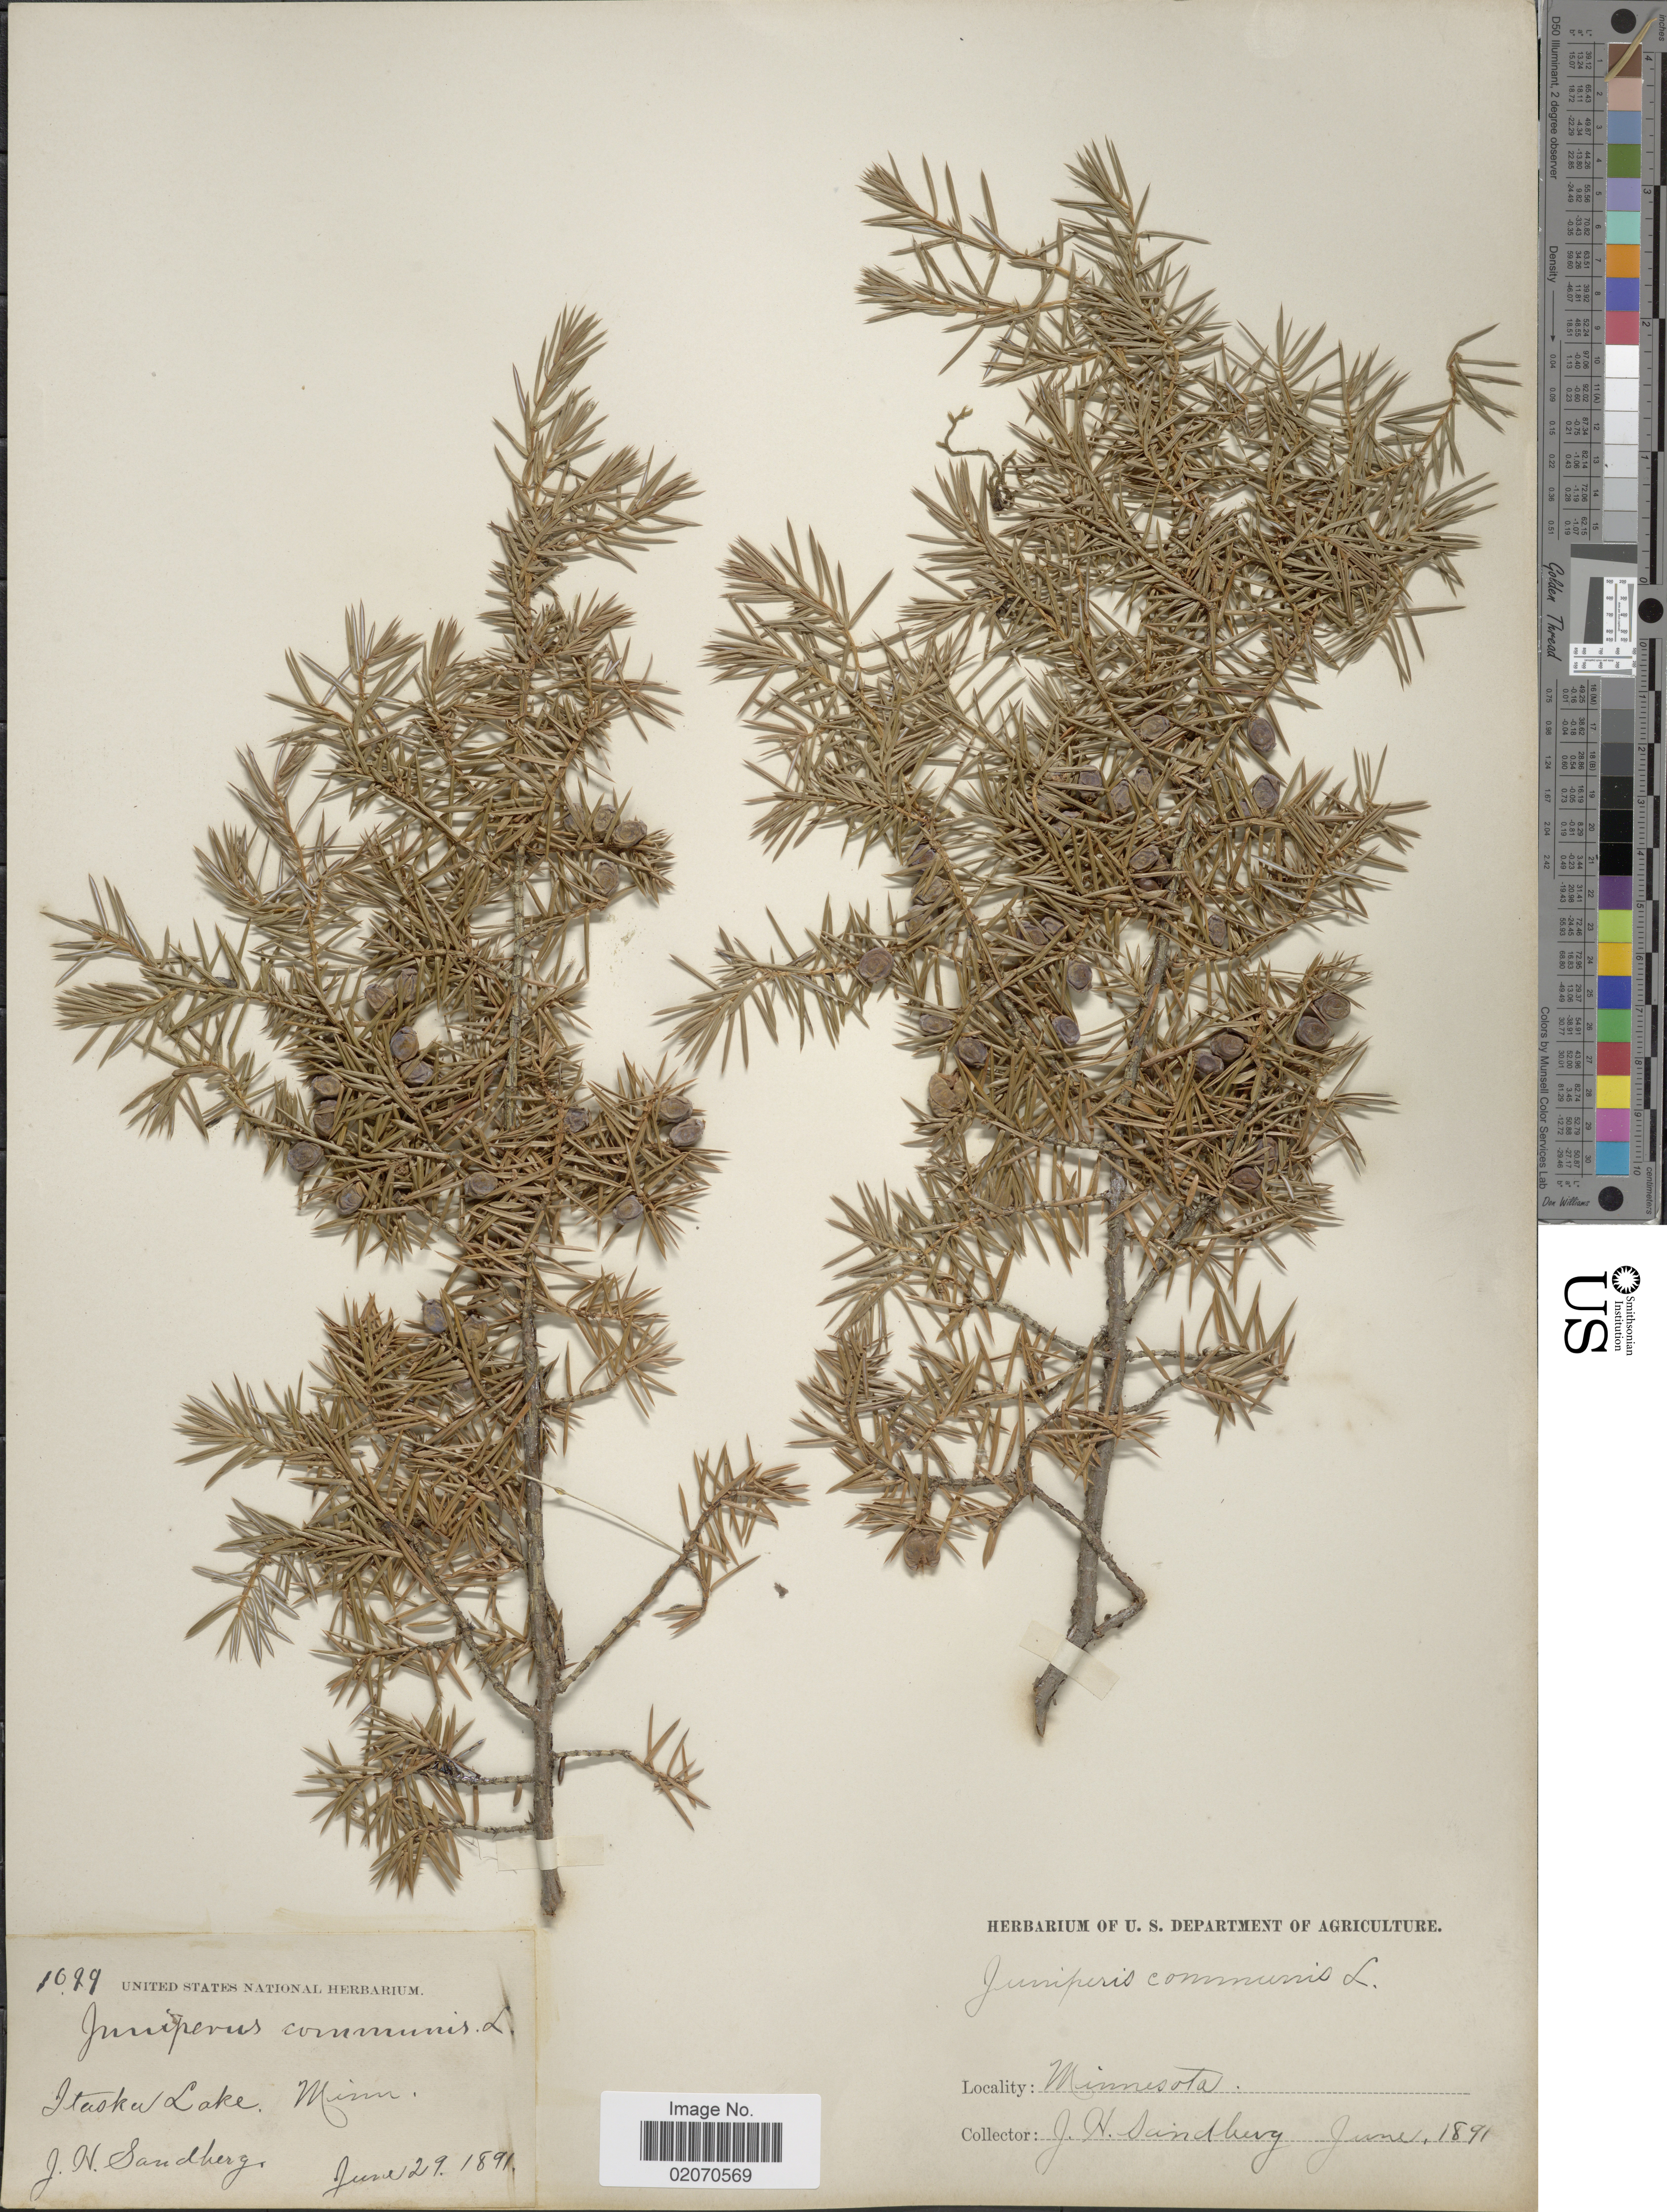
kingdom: Plantae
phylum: Tracheophyta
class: Pinopsida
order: Pinales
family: Cupressaceae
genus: Juniperus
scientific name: Juniperus communis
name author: L.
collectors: J. H. Sandberg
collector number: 1679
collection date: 1891-06-29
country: United States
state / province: Minnesota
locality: Itaska Lake